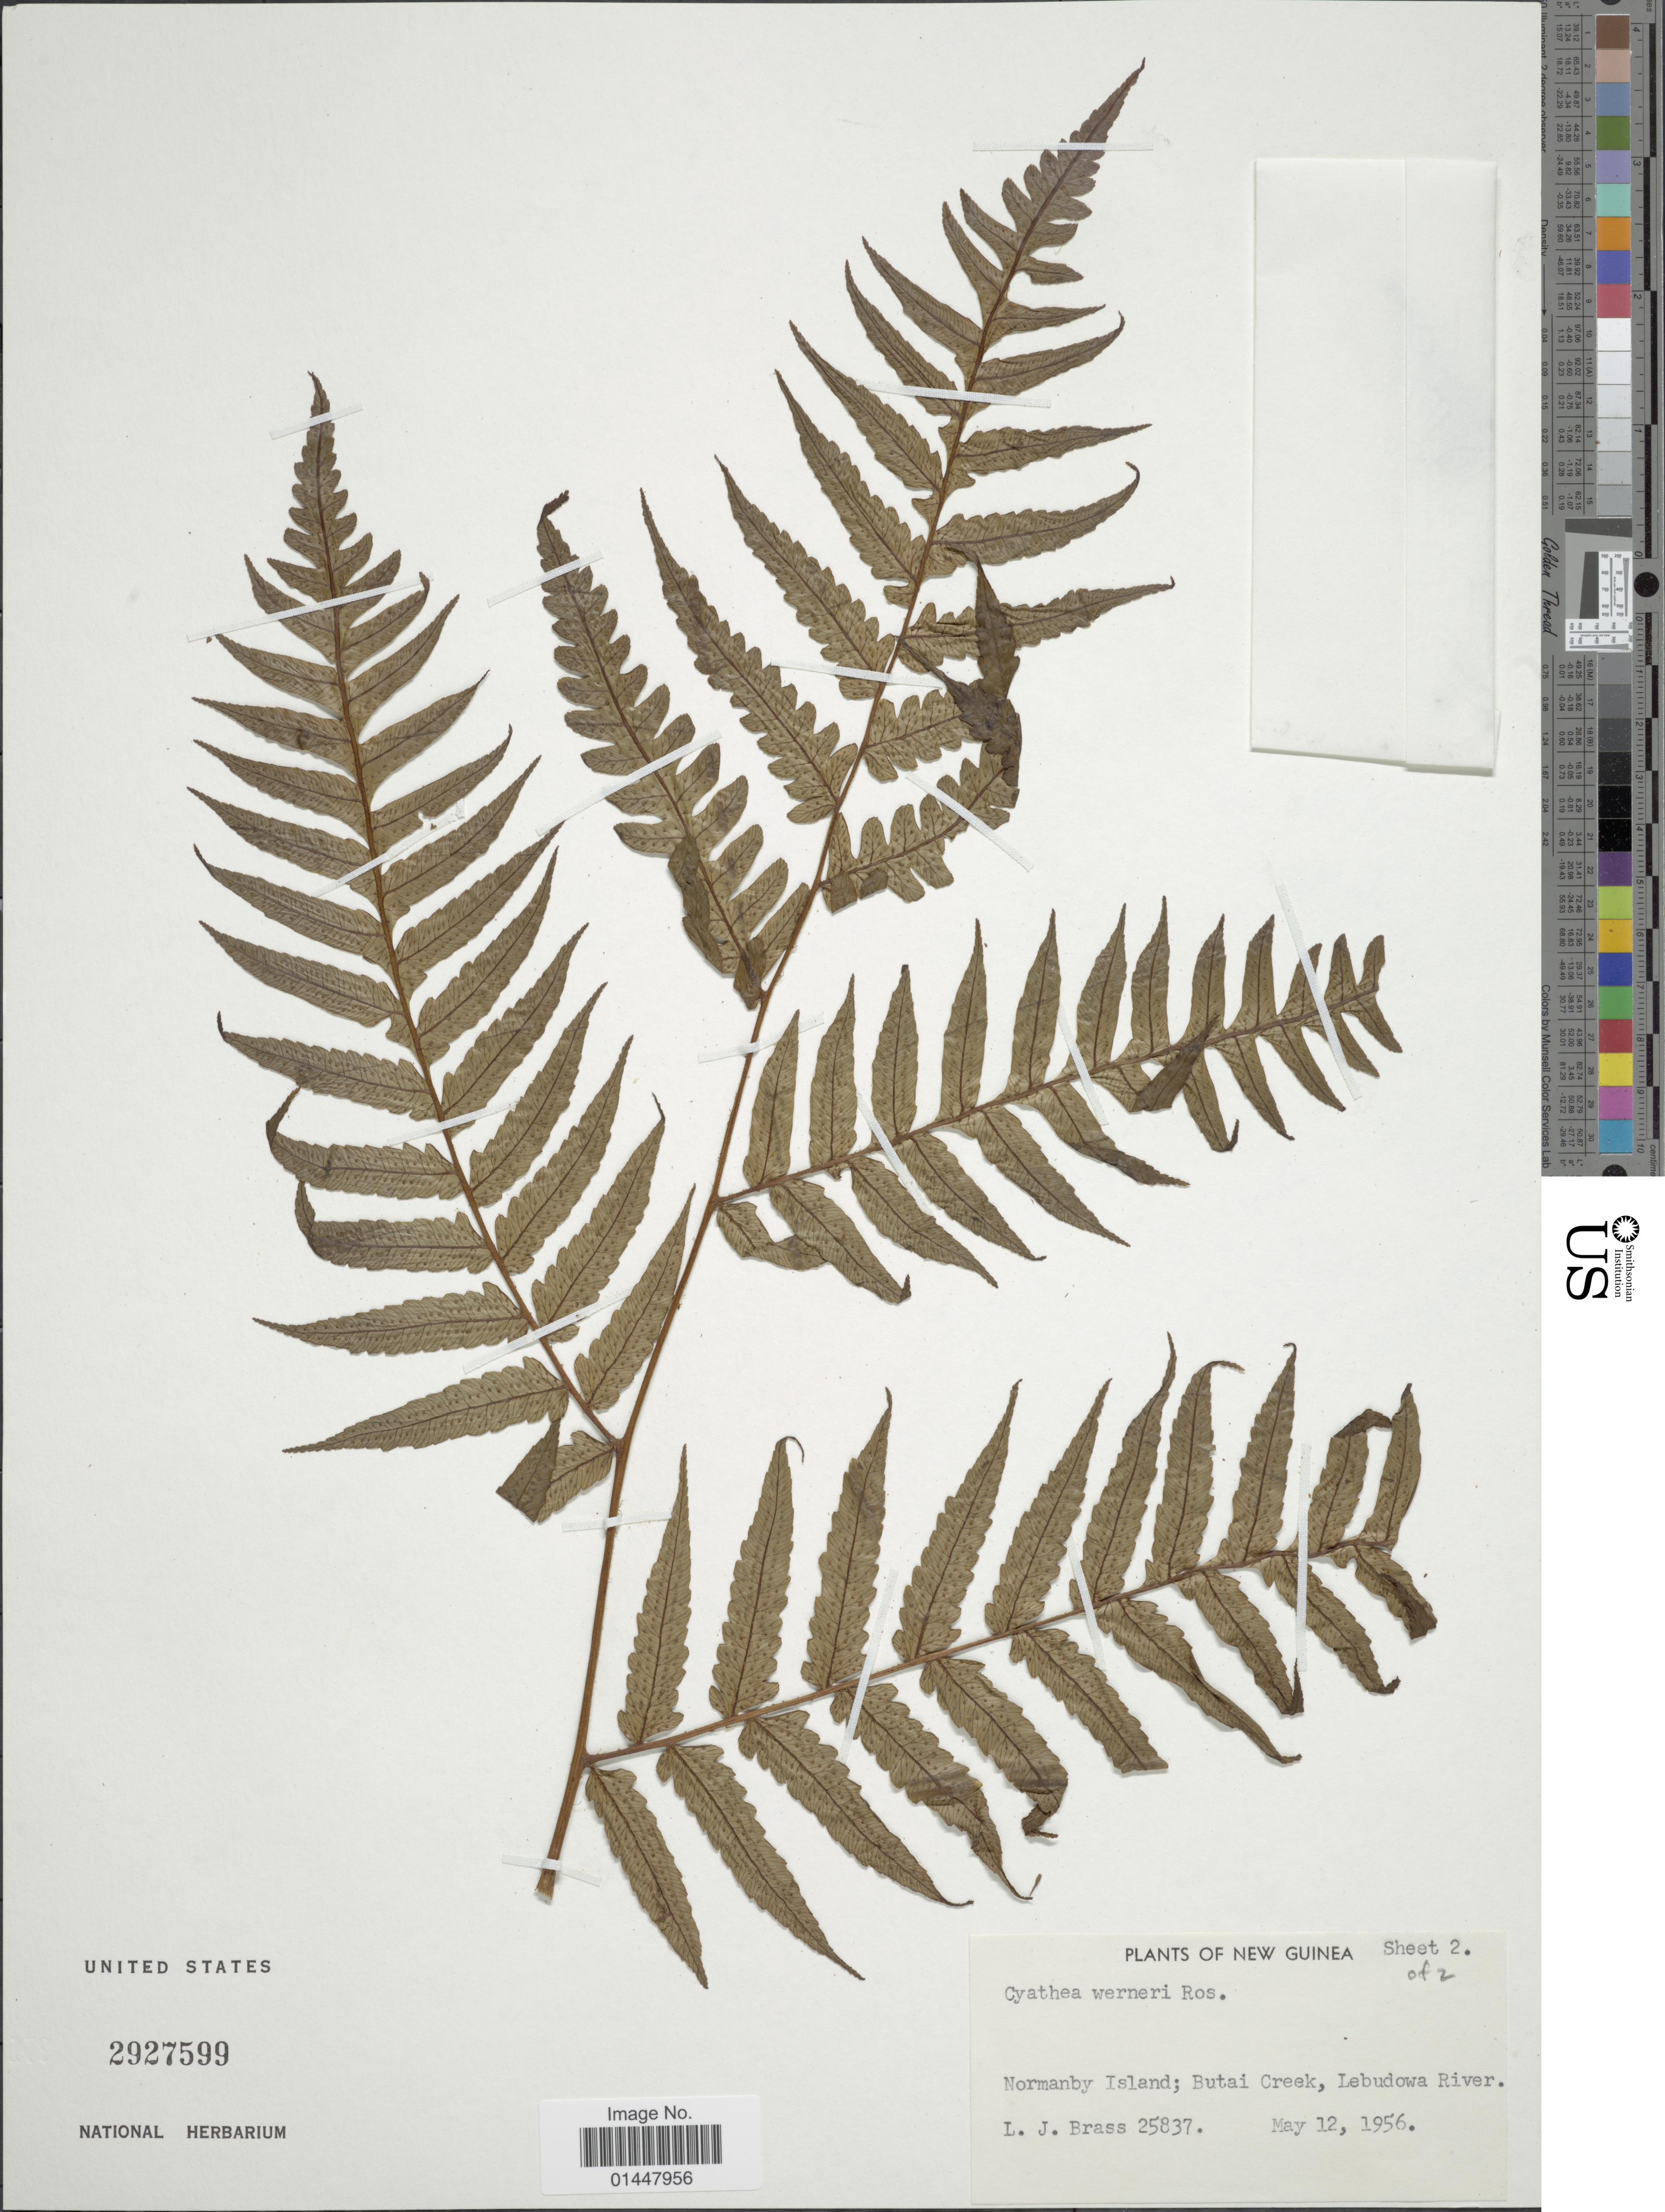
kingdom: Plantae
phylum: Tracheophyta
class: Polypodiopsida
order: Cyatheales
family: Cyatheaceae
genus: Sphaeropteris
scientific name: Sphaeropteris werneri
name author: (Rosenst.) R.M. Tryon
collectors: L. J. Brass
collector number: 25837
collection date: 1956-05-12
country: Papua New Guinea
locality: Normanby Island: Butai creek, Lebudowa River.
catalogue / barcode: US 2927599